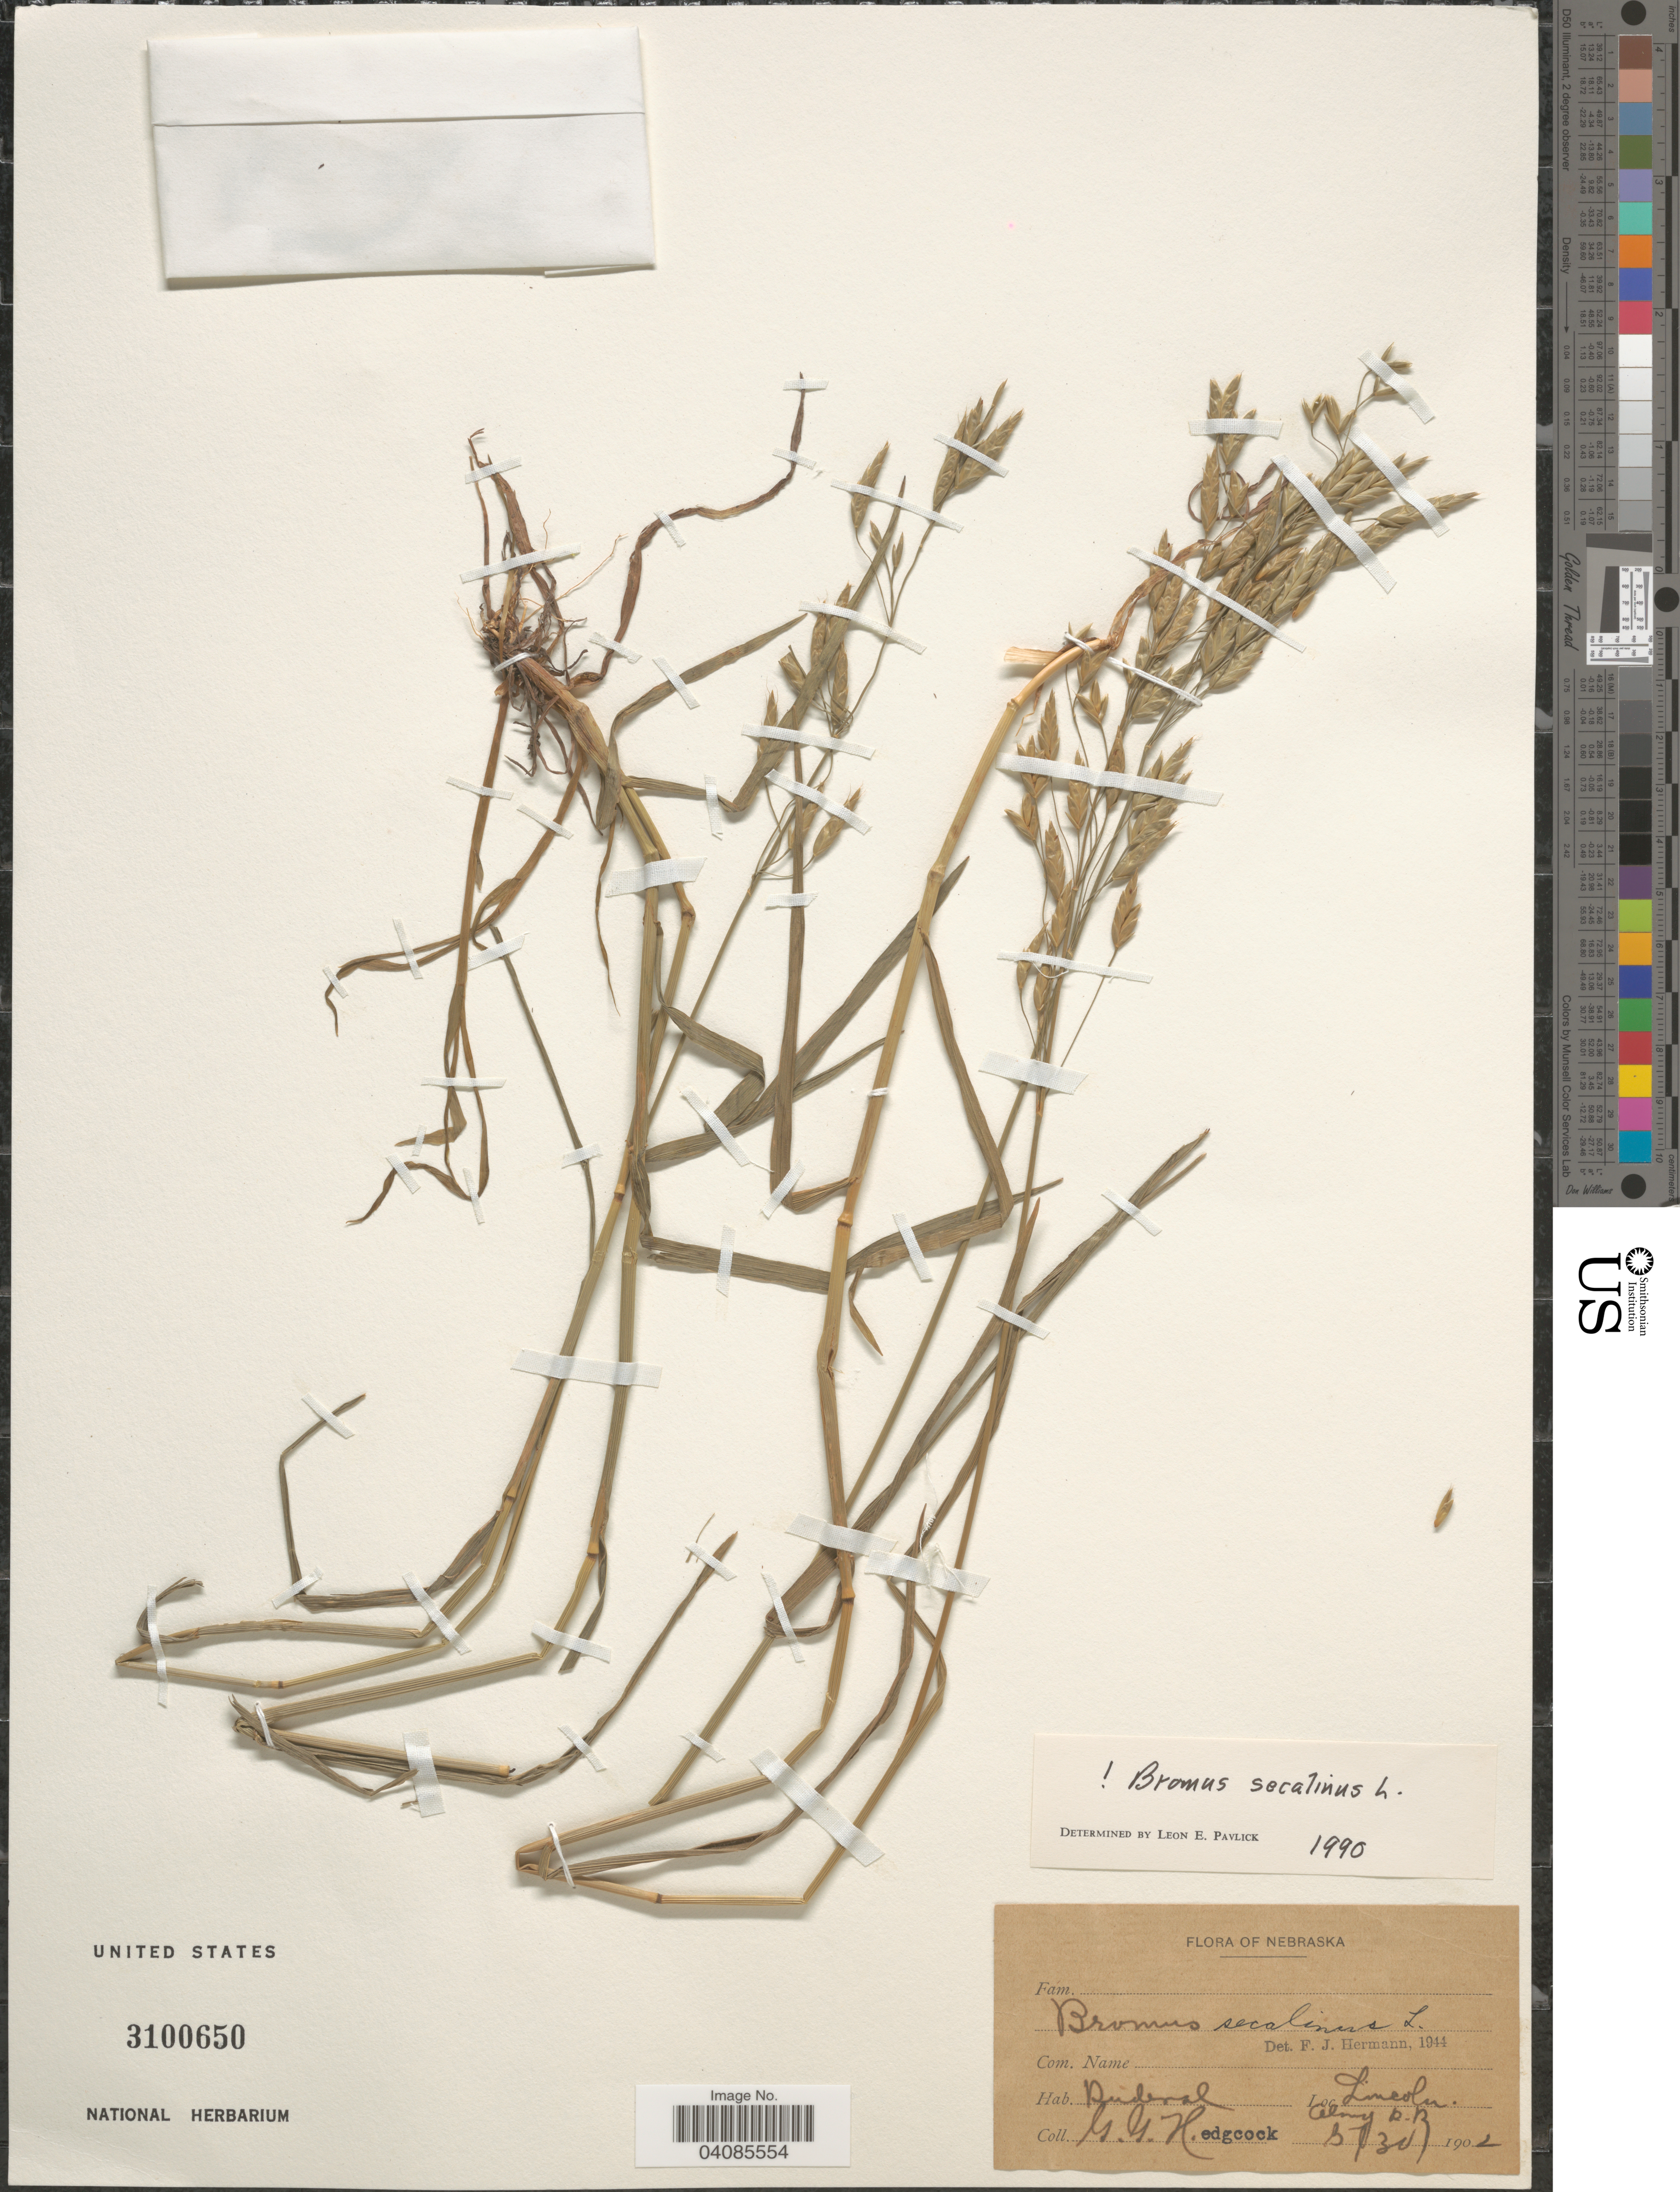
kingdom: Plantae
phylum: Tracheophyta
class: Liliopsida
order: Poales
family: Poaceae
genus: Bromus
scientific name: Bromus secalinus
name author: L.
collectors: G. Hedgcock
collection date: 1902-08-30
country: United States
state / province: Nebraska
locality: Lincoln. Along R.R.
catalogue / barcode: US 3100650